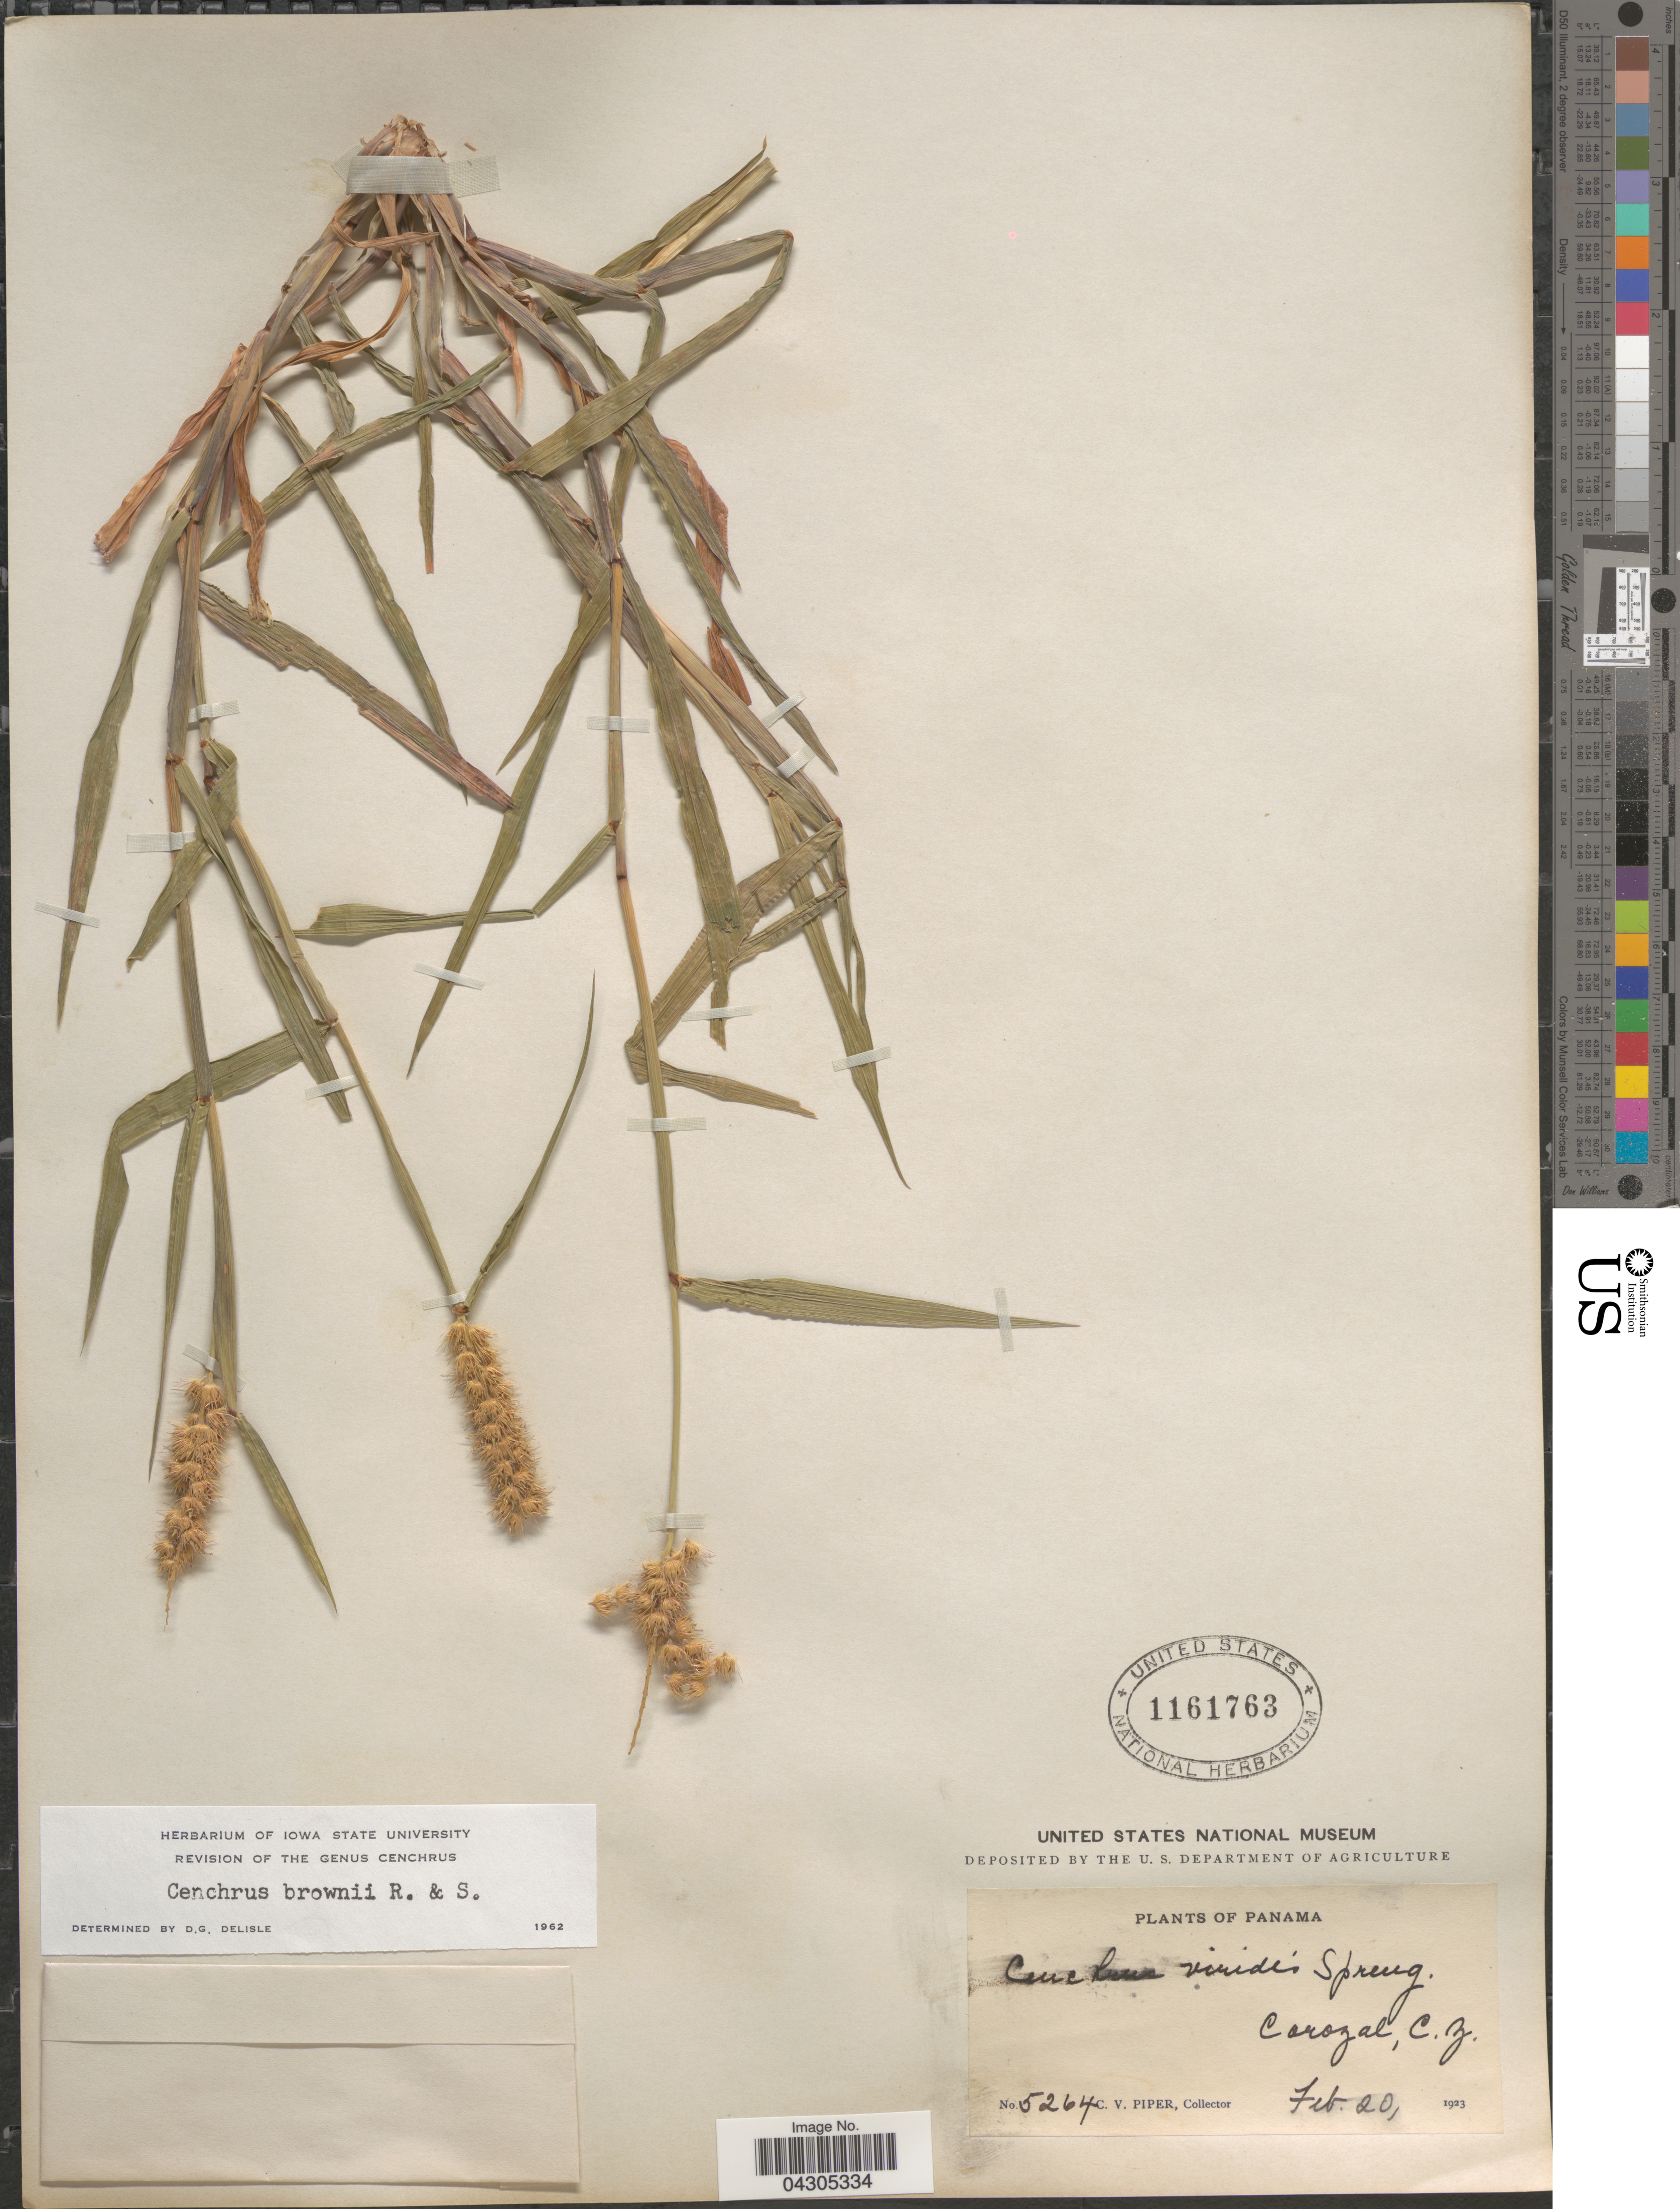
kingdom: Plantae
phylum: Tracheophyta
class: Liliopsida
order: Poales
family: Poaceae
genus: Cenchrus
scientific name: Cenchrus brownii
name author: Roem. & Schult.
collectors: C. V. Piper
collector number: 5264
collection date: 1923-02-20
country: Panama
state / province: Colón / Panamá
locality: Corozal, C. Z.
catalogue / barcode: US 1161763